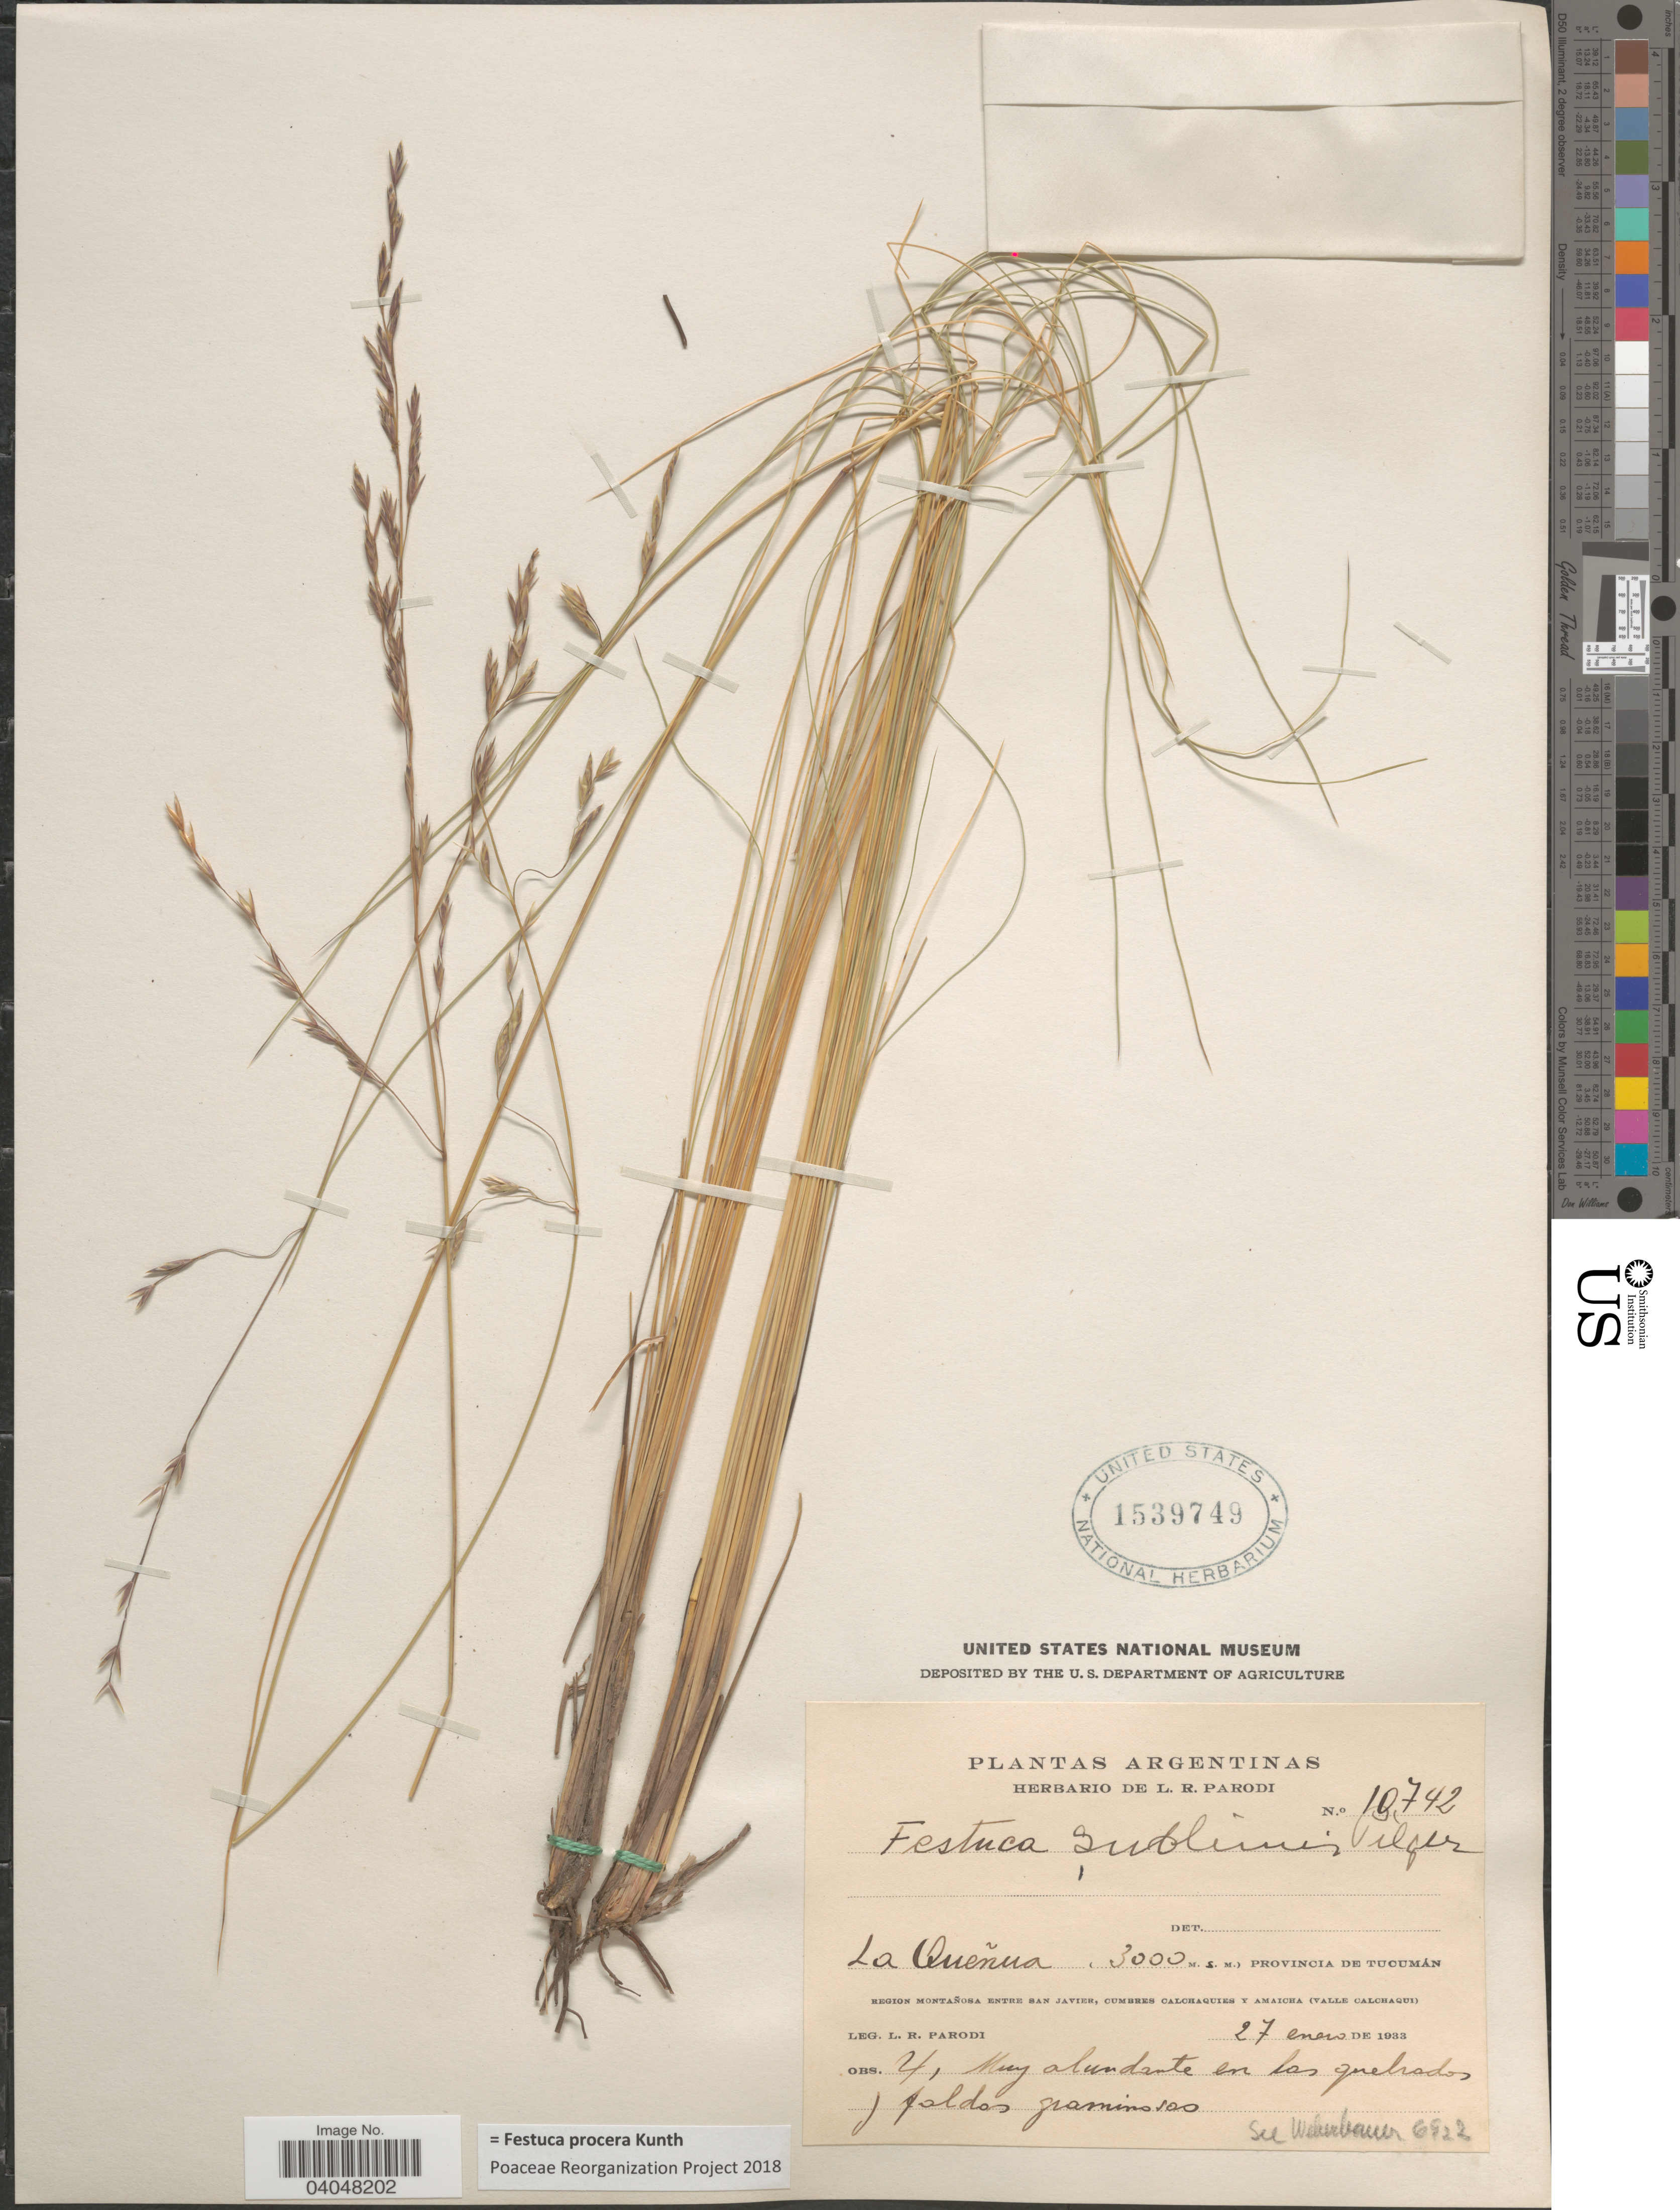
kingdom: Plantae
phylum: Tracheophyta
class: Liliopsida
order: Poales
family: Poaceae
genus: Festuca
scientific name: Festuca procera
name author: Kunth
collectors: L. R. Parodi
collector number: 10742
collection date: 1933-01-27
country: Argentina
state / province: Tucuman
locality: La Queñua. Region montañosa entre San Javier, cumbres Calchaquies y Amaicha (Valle Calchaqui).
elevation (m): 3000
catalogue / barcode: US 1539749